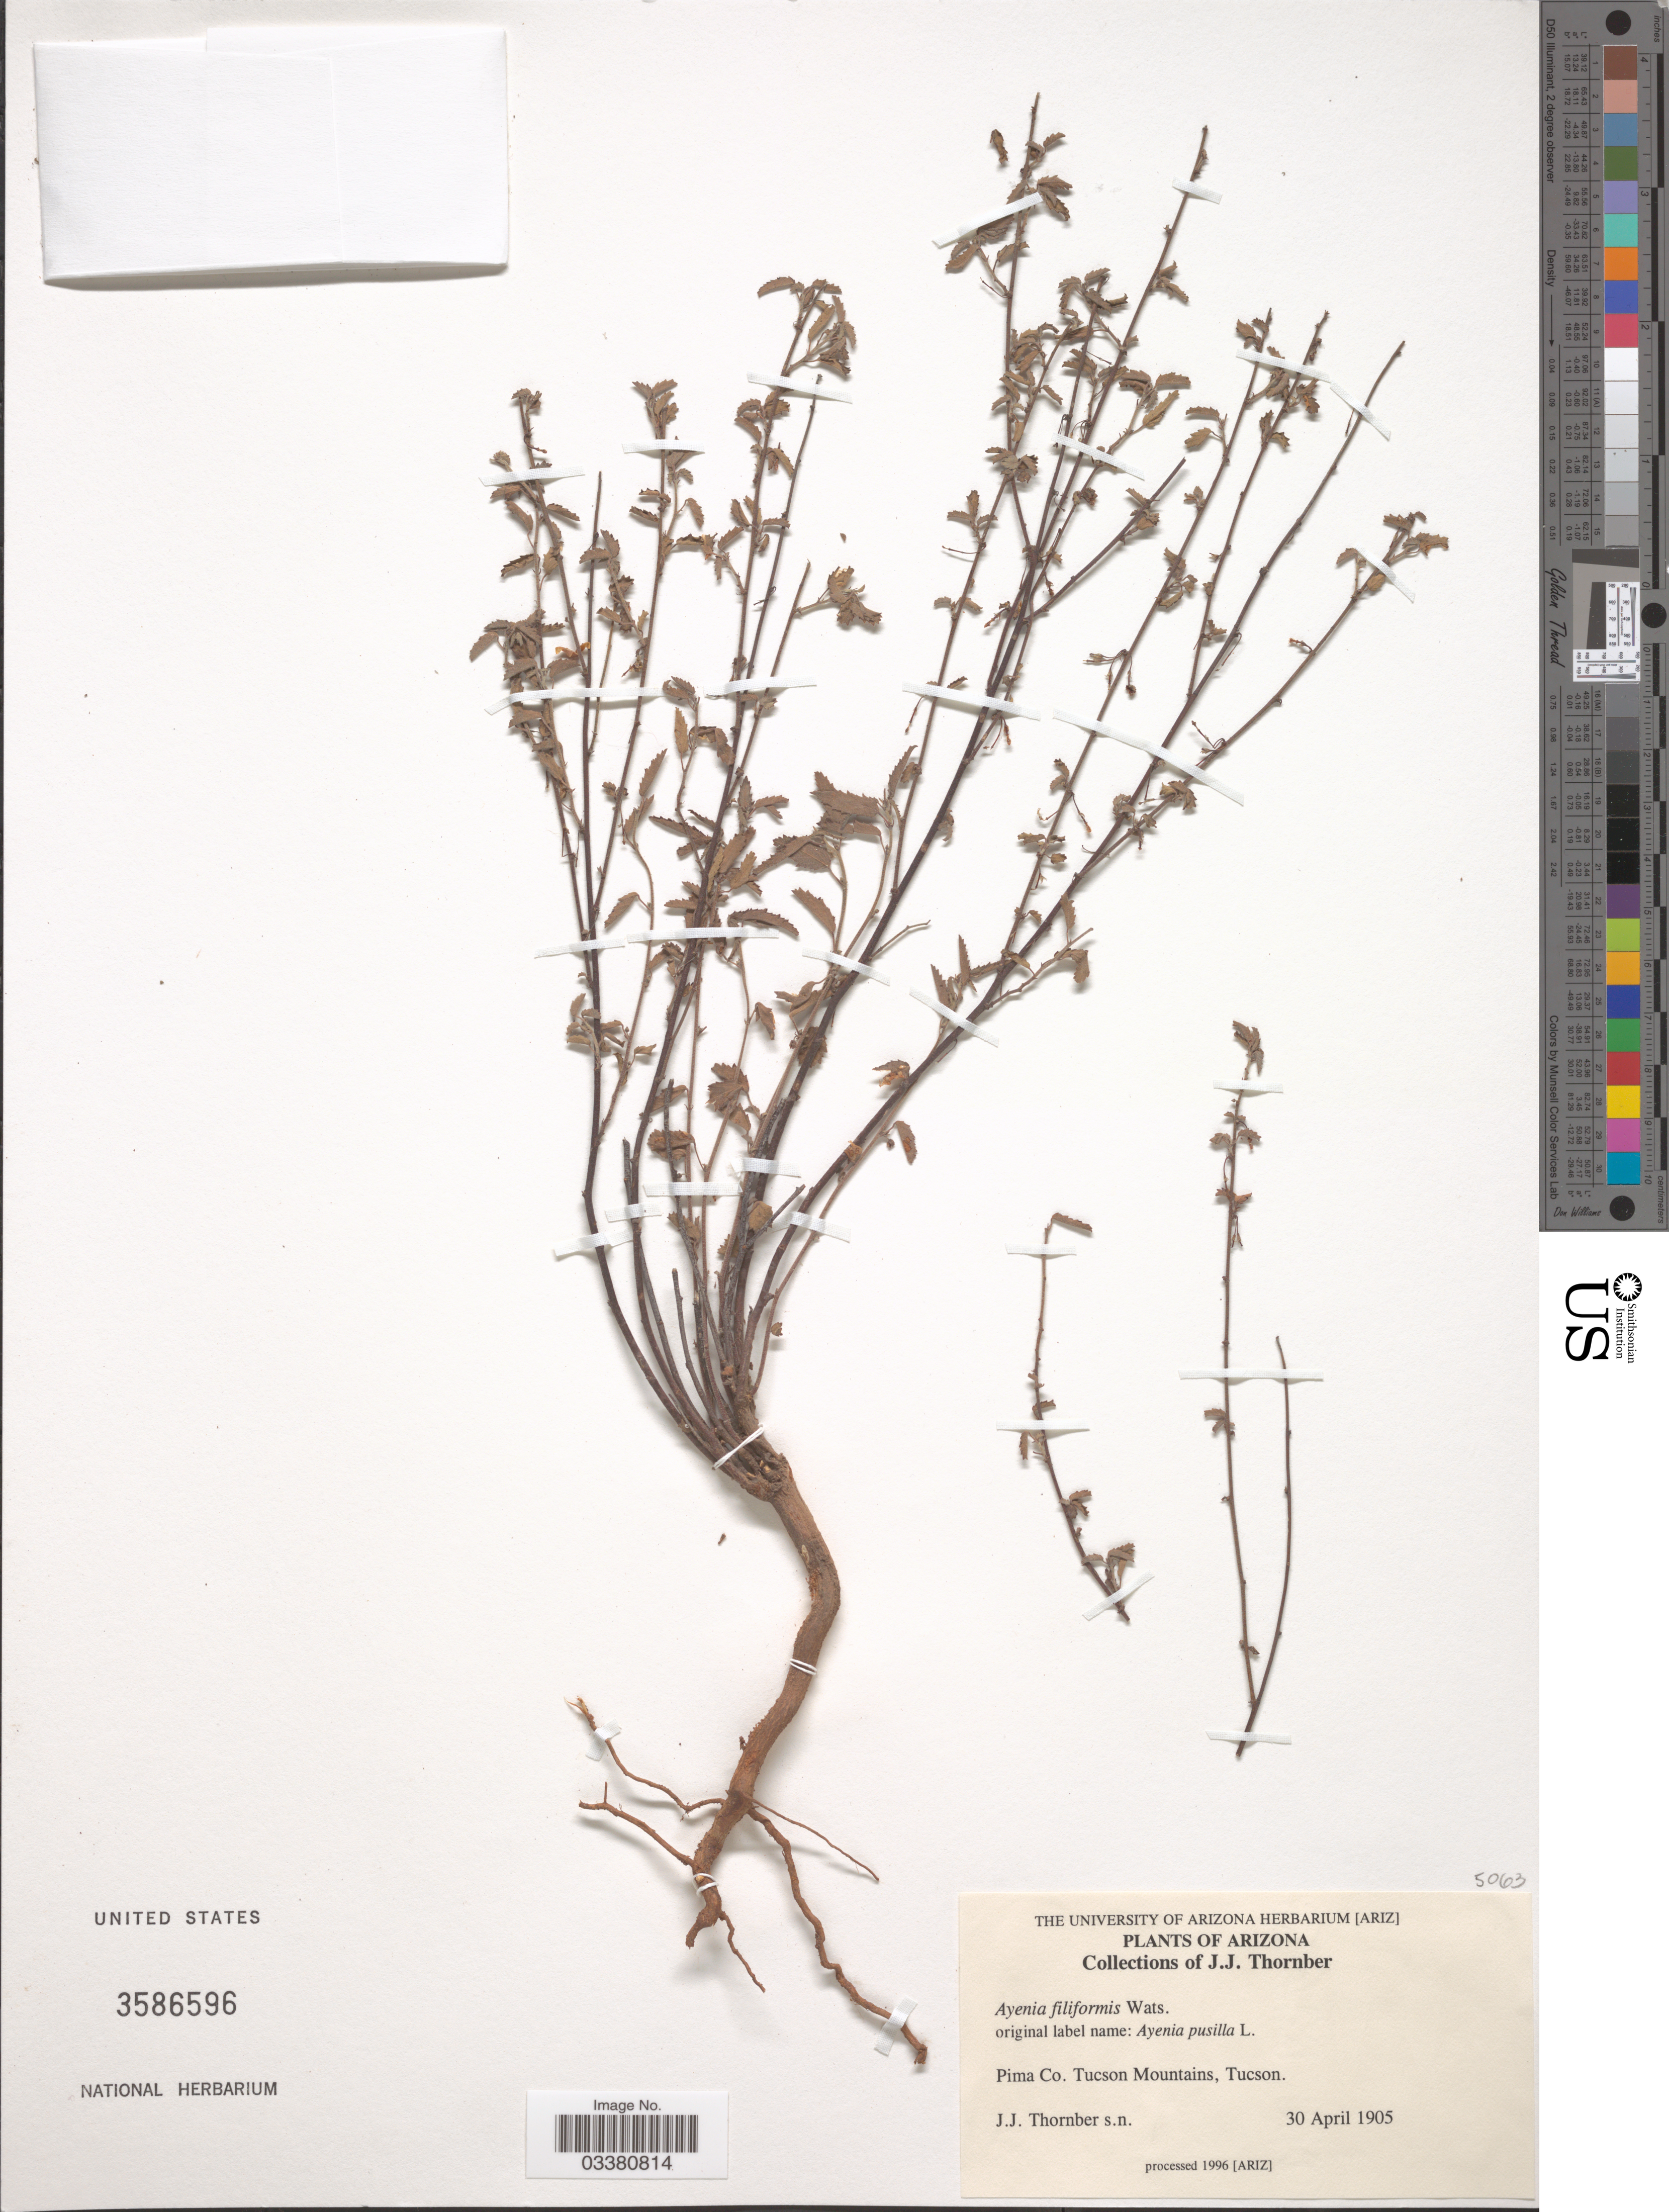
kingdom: Plantae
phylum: Tracheophyta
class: Magnoliopsida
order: Malvales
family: Malvaceae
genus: Ayenia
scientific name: Ayenia filiformis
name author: S. Watson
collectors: J. Thornber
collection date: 1905-04-30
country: United States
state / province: Arizona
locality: Pima Co. Tucson Mountains, Tucson.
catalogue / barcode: US 3586596